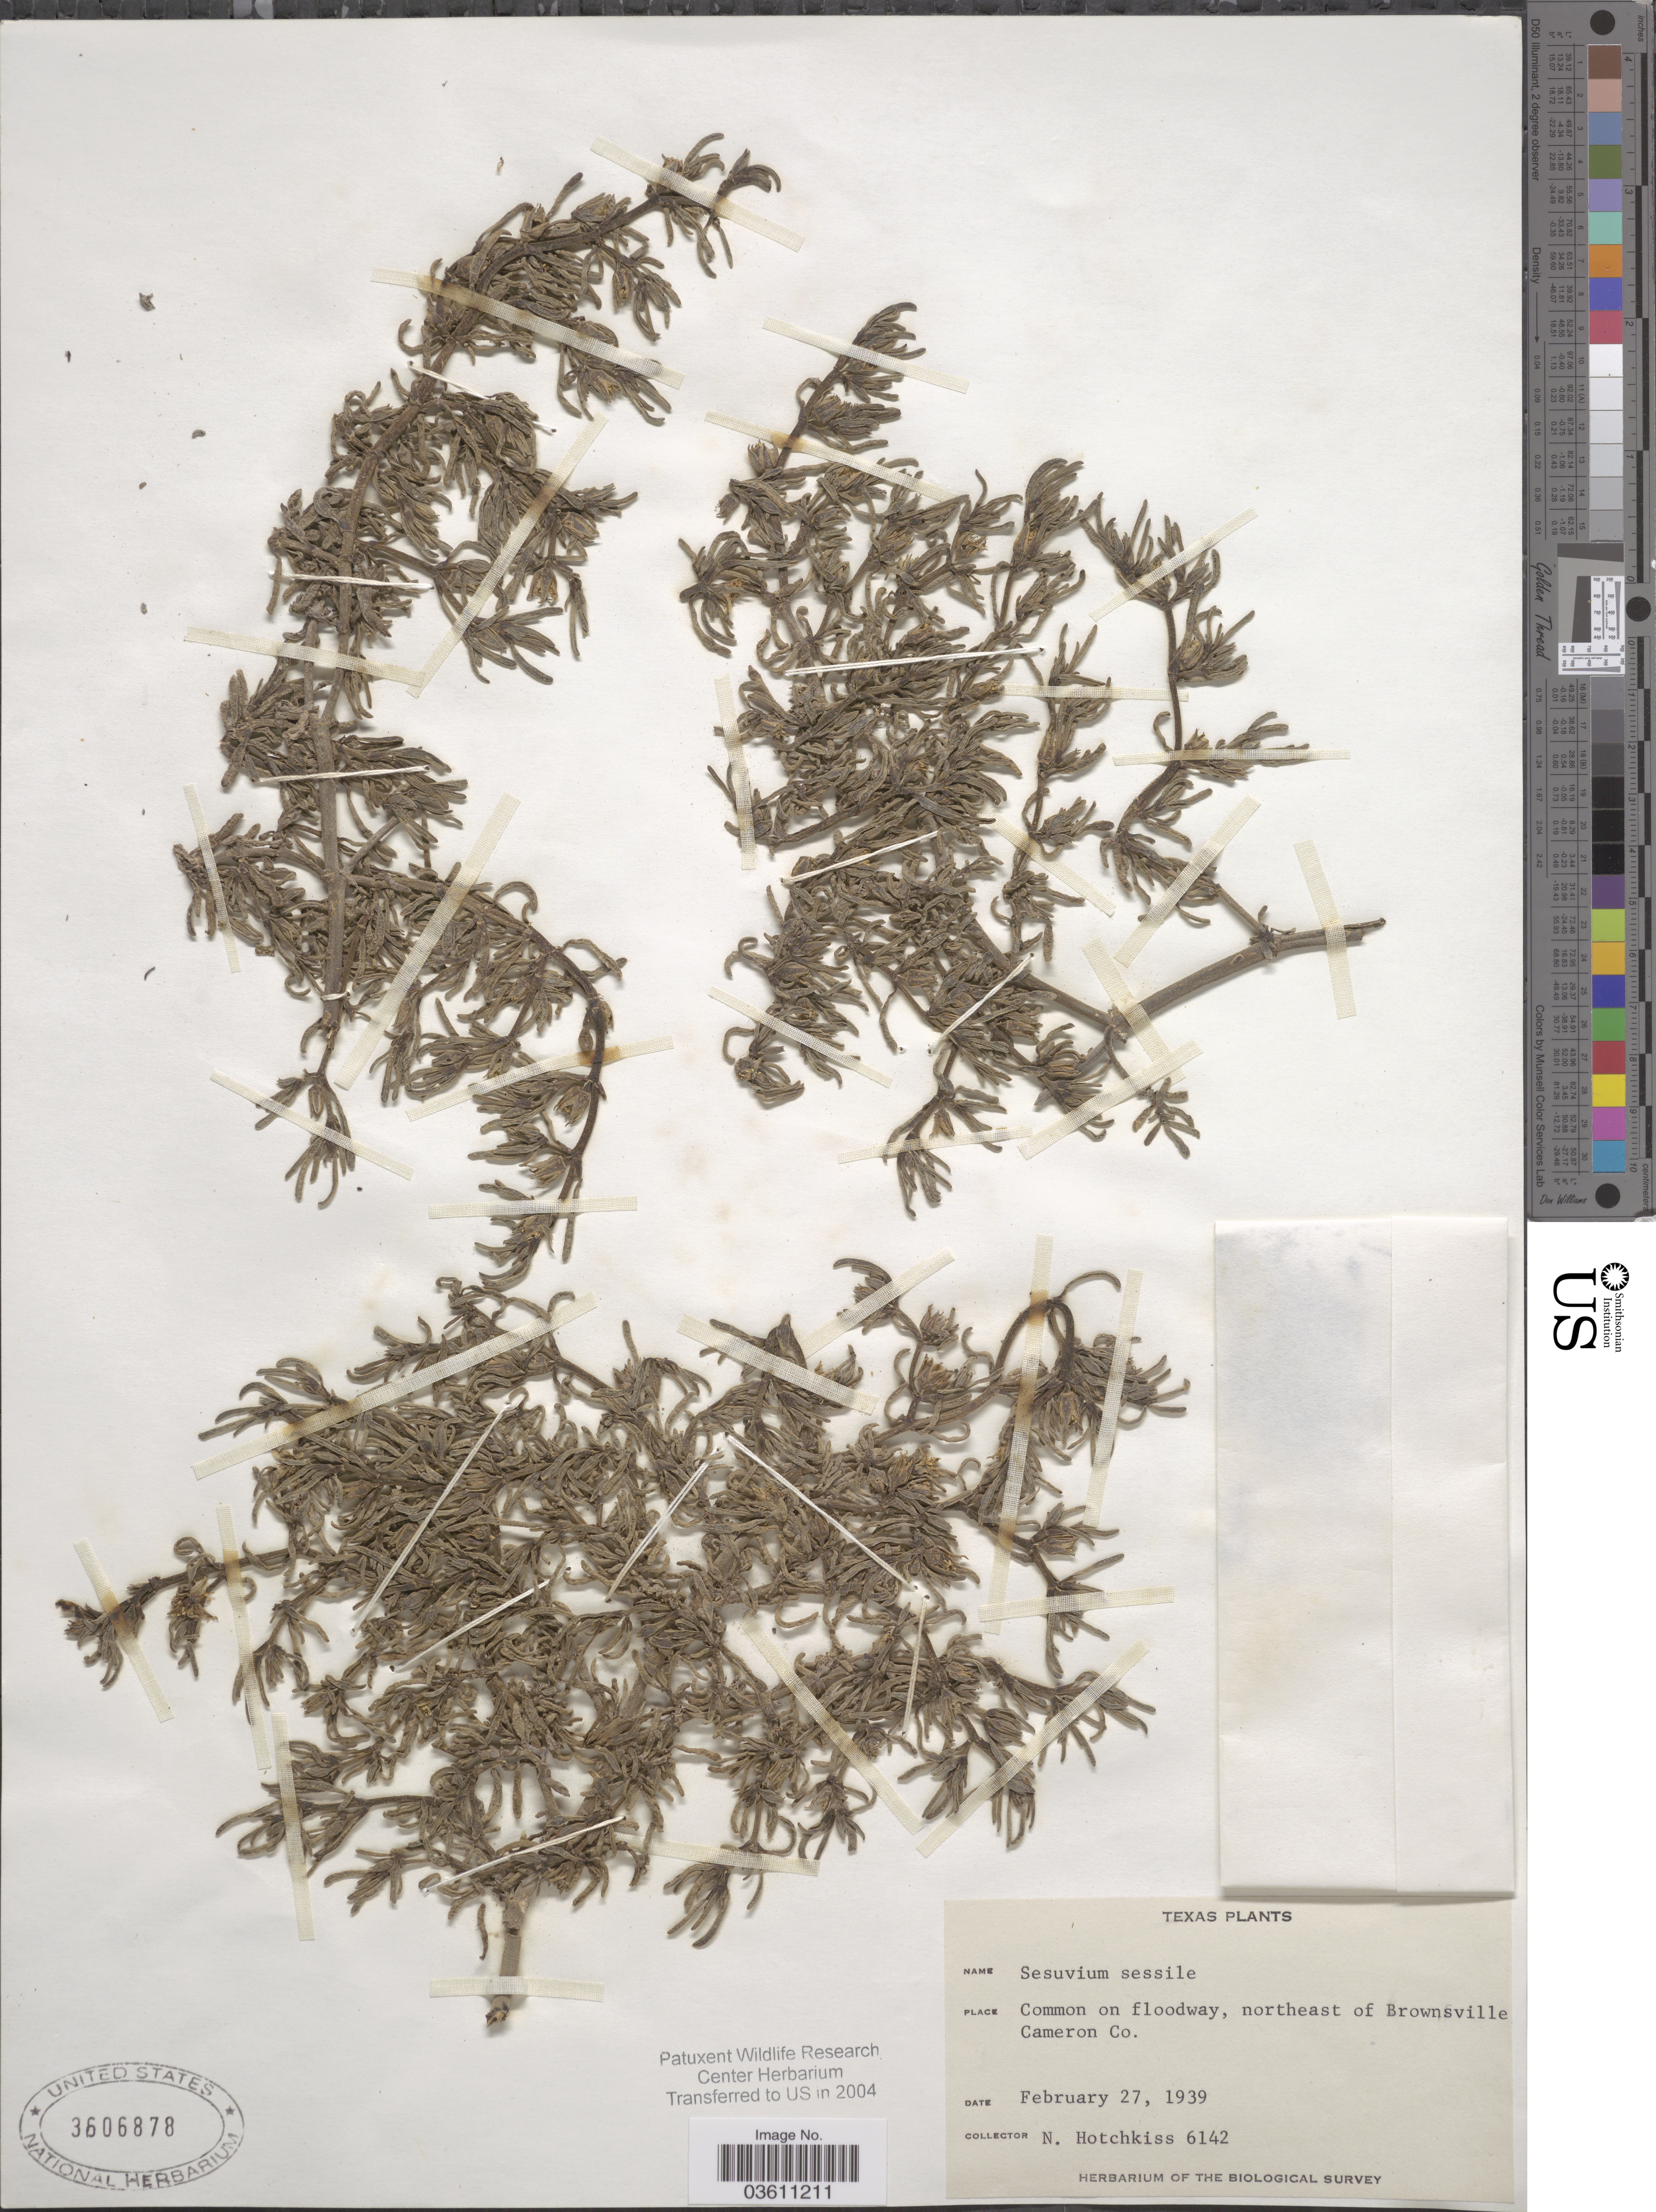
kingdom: Plantae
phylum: Tracheophyta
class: Magnoliopsida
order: Caryophyllales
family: Aizoaceae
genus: Sesuvium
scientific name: Sesuvium revolutifolium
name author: Ortega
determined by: Strong, Mark T., (BOT), Smithsonian Institution - National Museum of Natural History (UNITED STATES)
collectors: N. Hotchkiss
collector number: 6142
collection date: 1939-02-27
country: United States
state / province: Texas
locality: Northeast of Brownsville Cameron Co.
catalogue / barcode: US 3606878